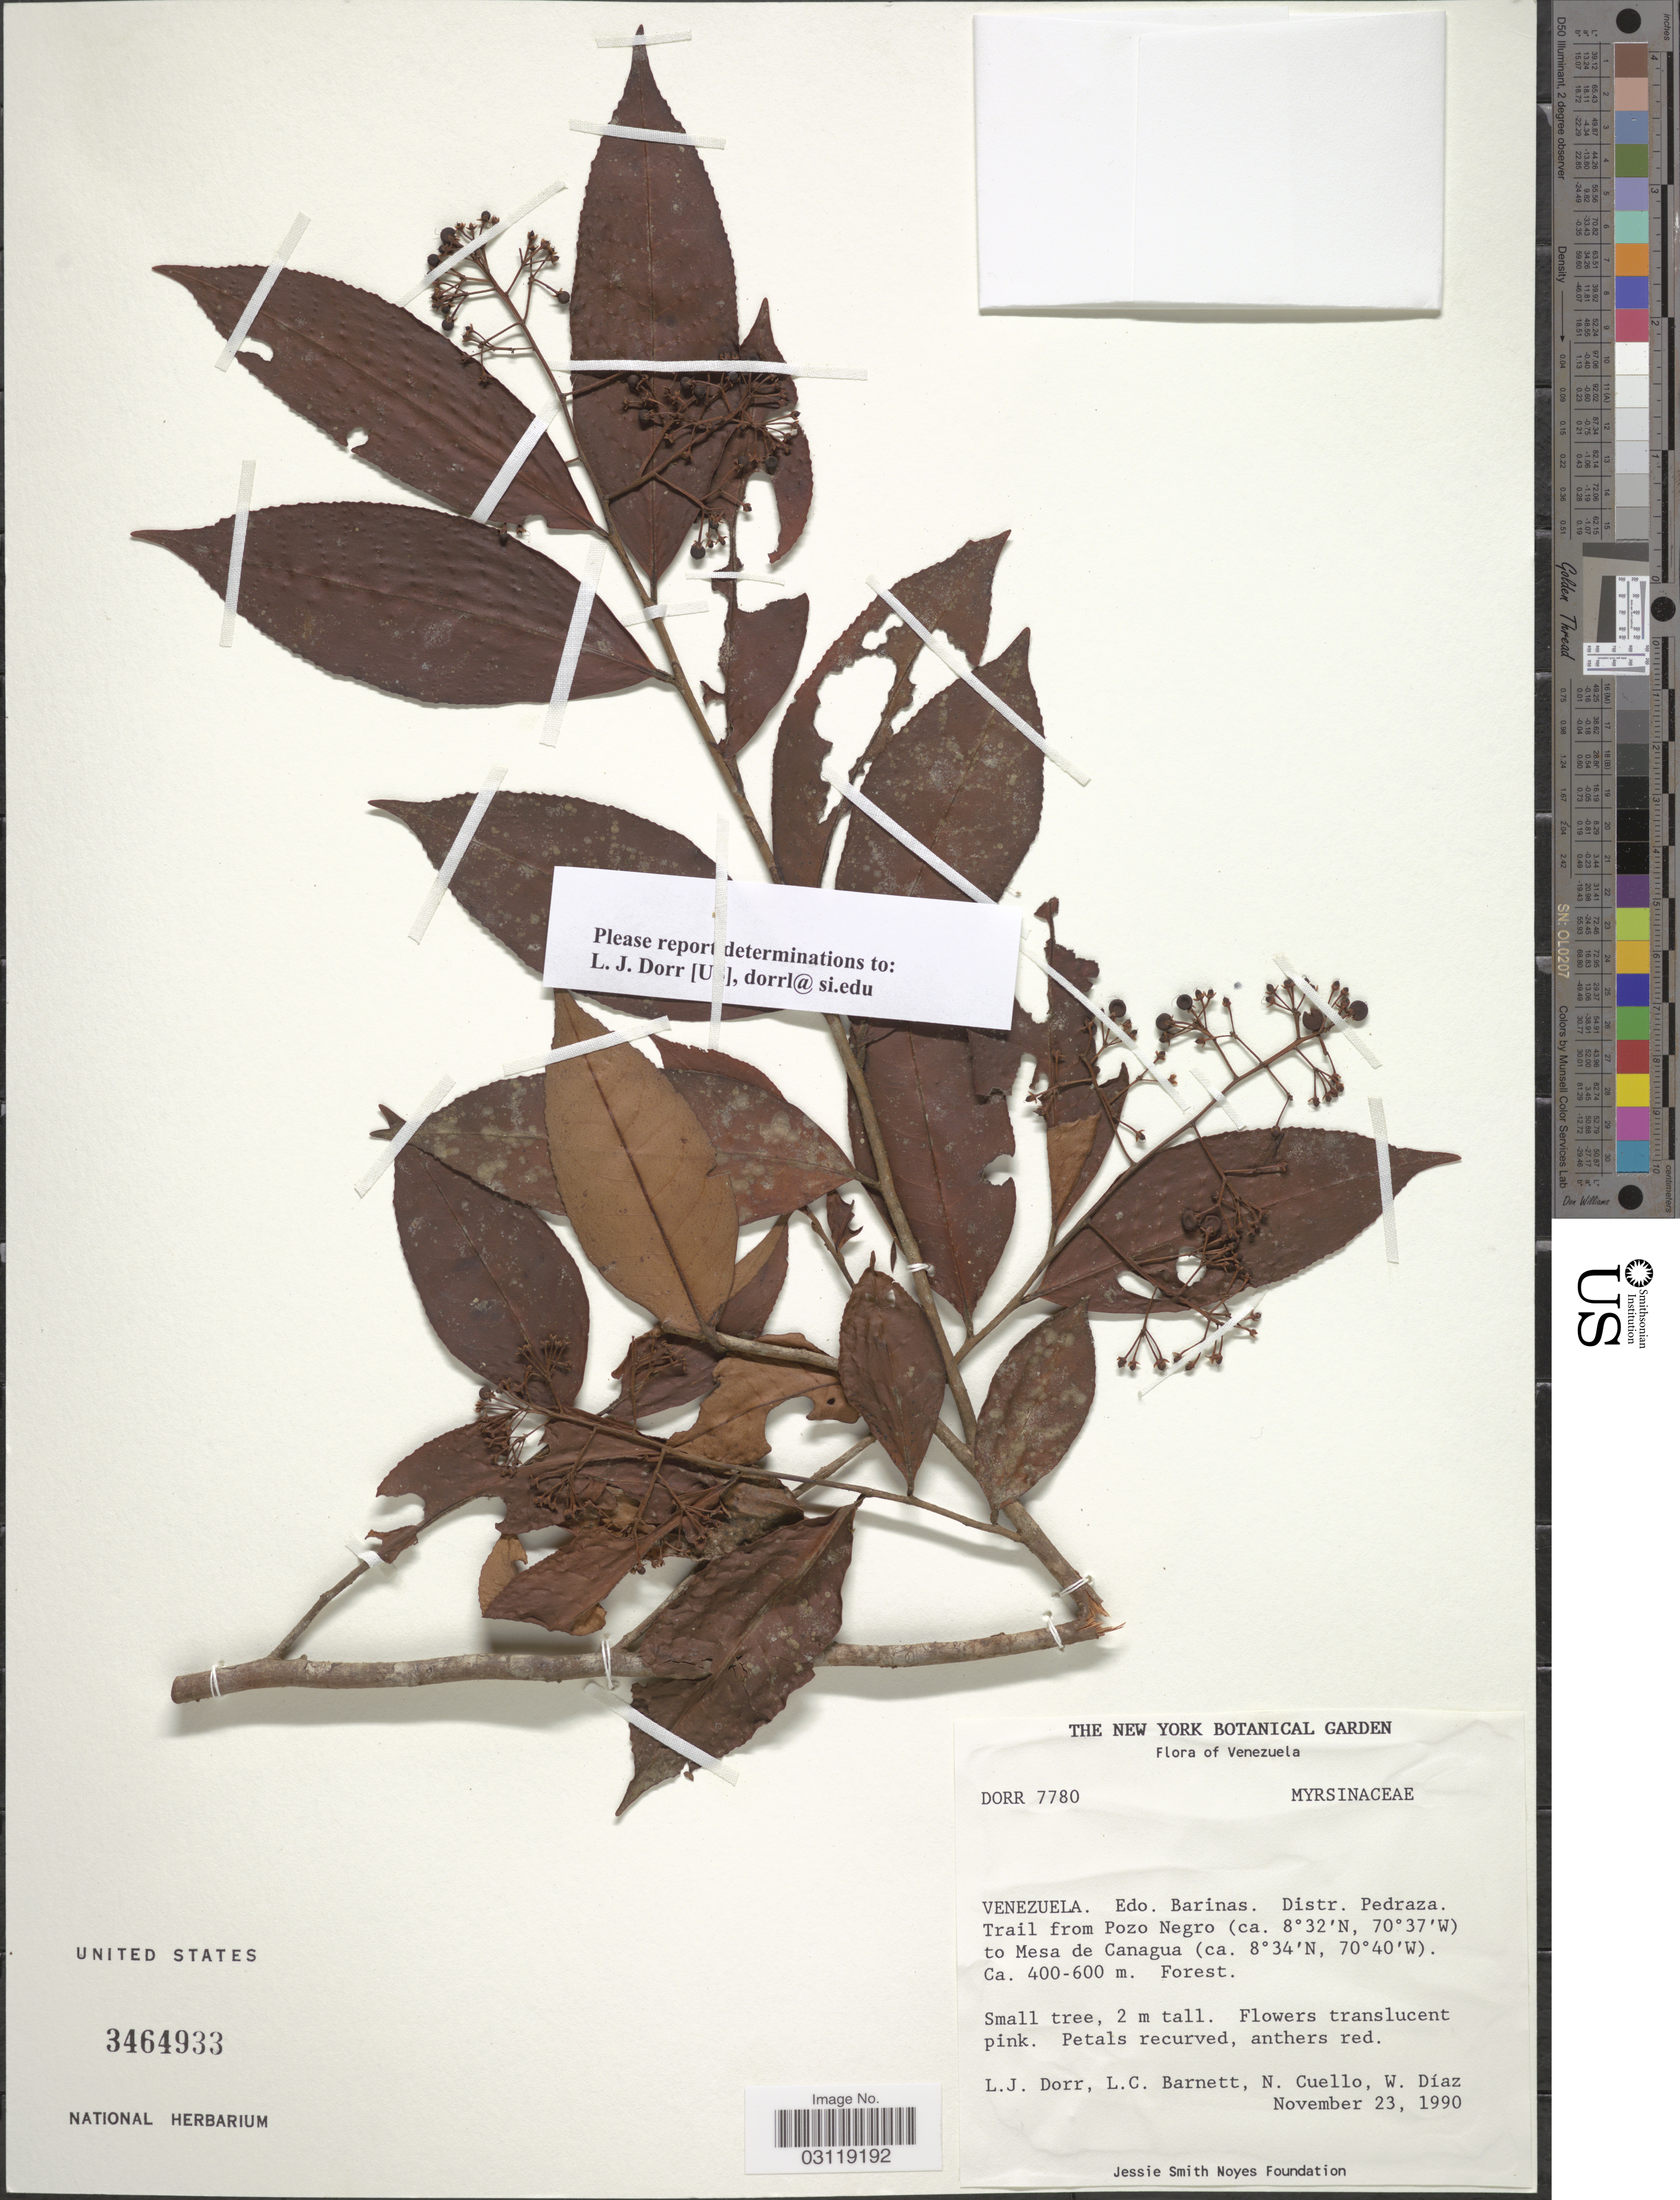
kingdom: Plantae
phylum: Tracheophyta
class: Magnoliopsida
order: Ericales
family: Primulaceae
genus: Ardisia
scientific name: Ardisia guianensis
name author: (Aubl.) Mez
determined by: Pipoly, J. J.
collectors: L. J. Dorr, L. C. Barnett, N. L. Cuello & W. Díaz P.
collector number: DORR 7780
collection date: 1990-11-23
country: Venezuela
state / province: Barinas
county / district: Pedraza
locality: Trail from Pozo Negro to Mesa de Canagua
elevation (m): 400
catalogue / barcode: US 3464933